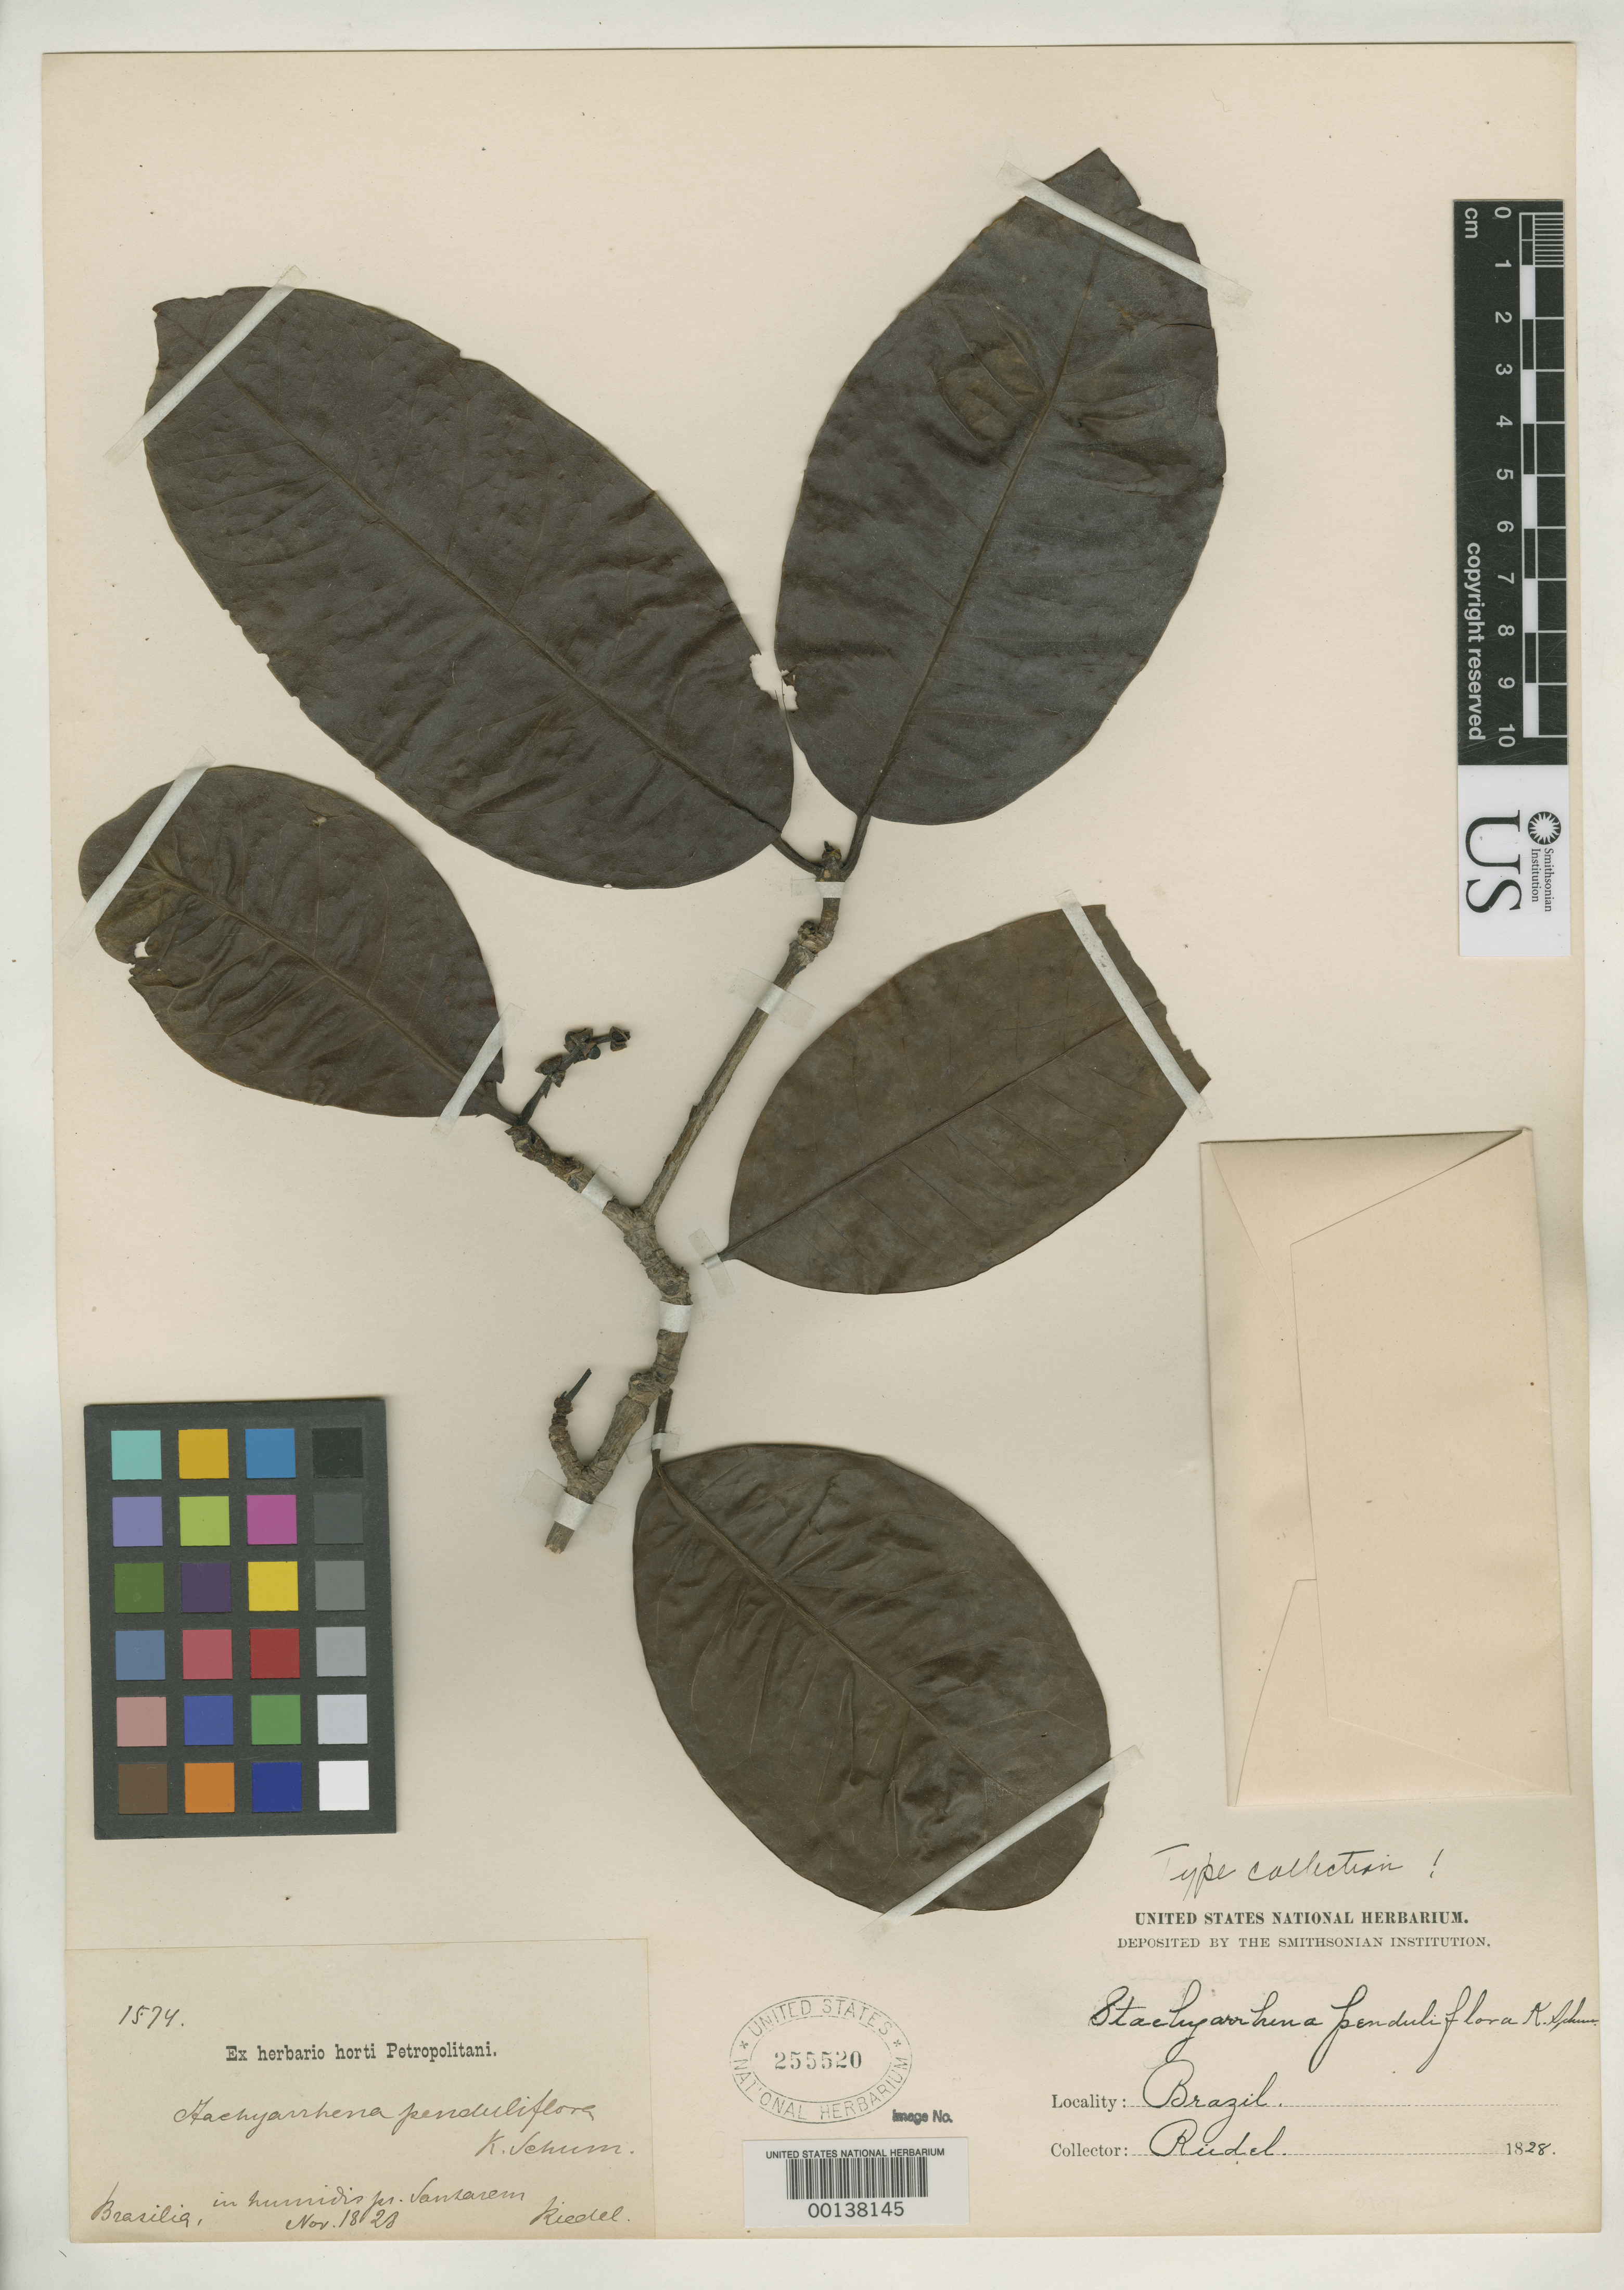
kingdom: Plantae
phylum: Tracheophyta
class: Magnoliopsida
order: Gentianales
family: Rubiaceae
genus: Stachyarrhena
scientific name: Stachyarrhena penduliflora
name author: K. Schum. in Mart.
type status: Isotype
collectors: L. Riedel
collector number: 1574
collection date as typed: Nov 1828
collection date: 1828-11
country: Brazil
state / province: Pará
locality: Near Santarem.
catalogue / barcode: US 255520